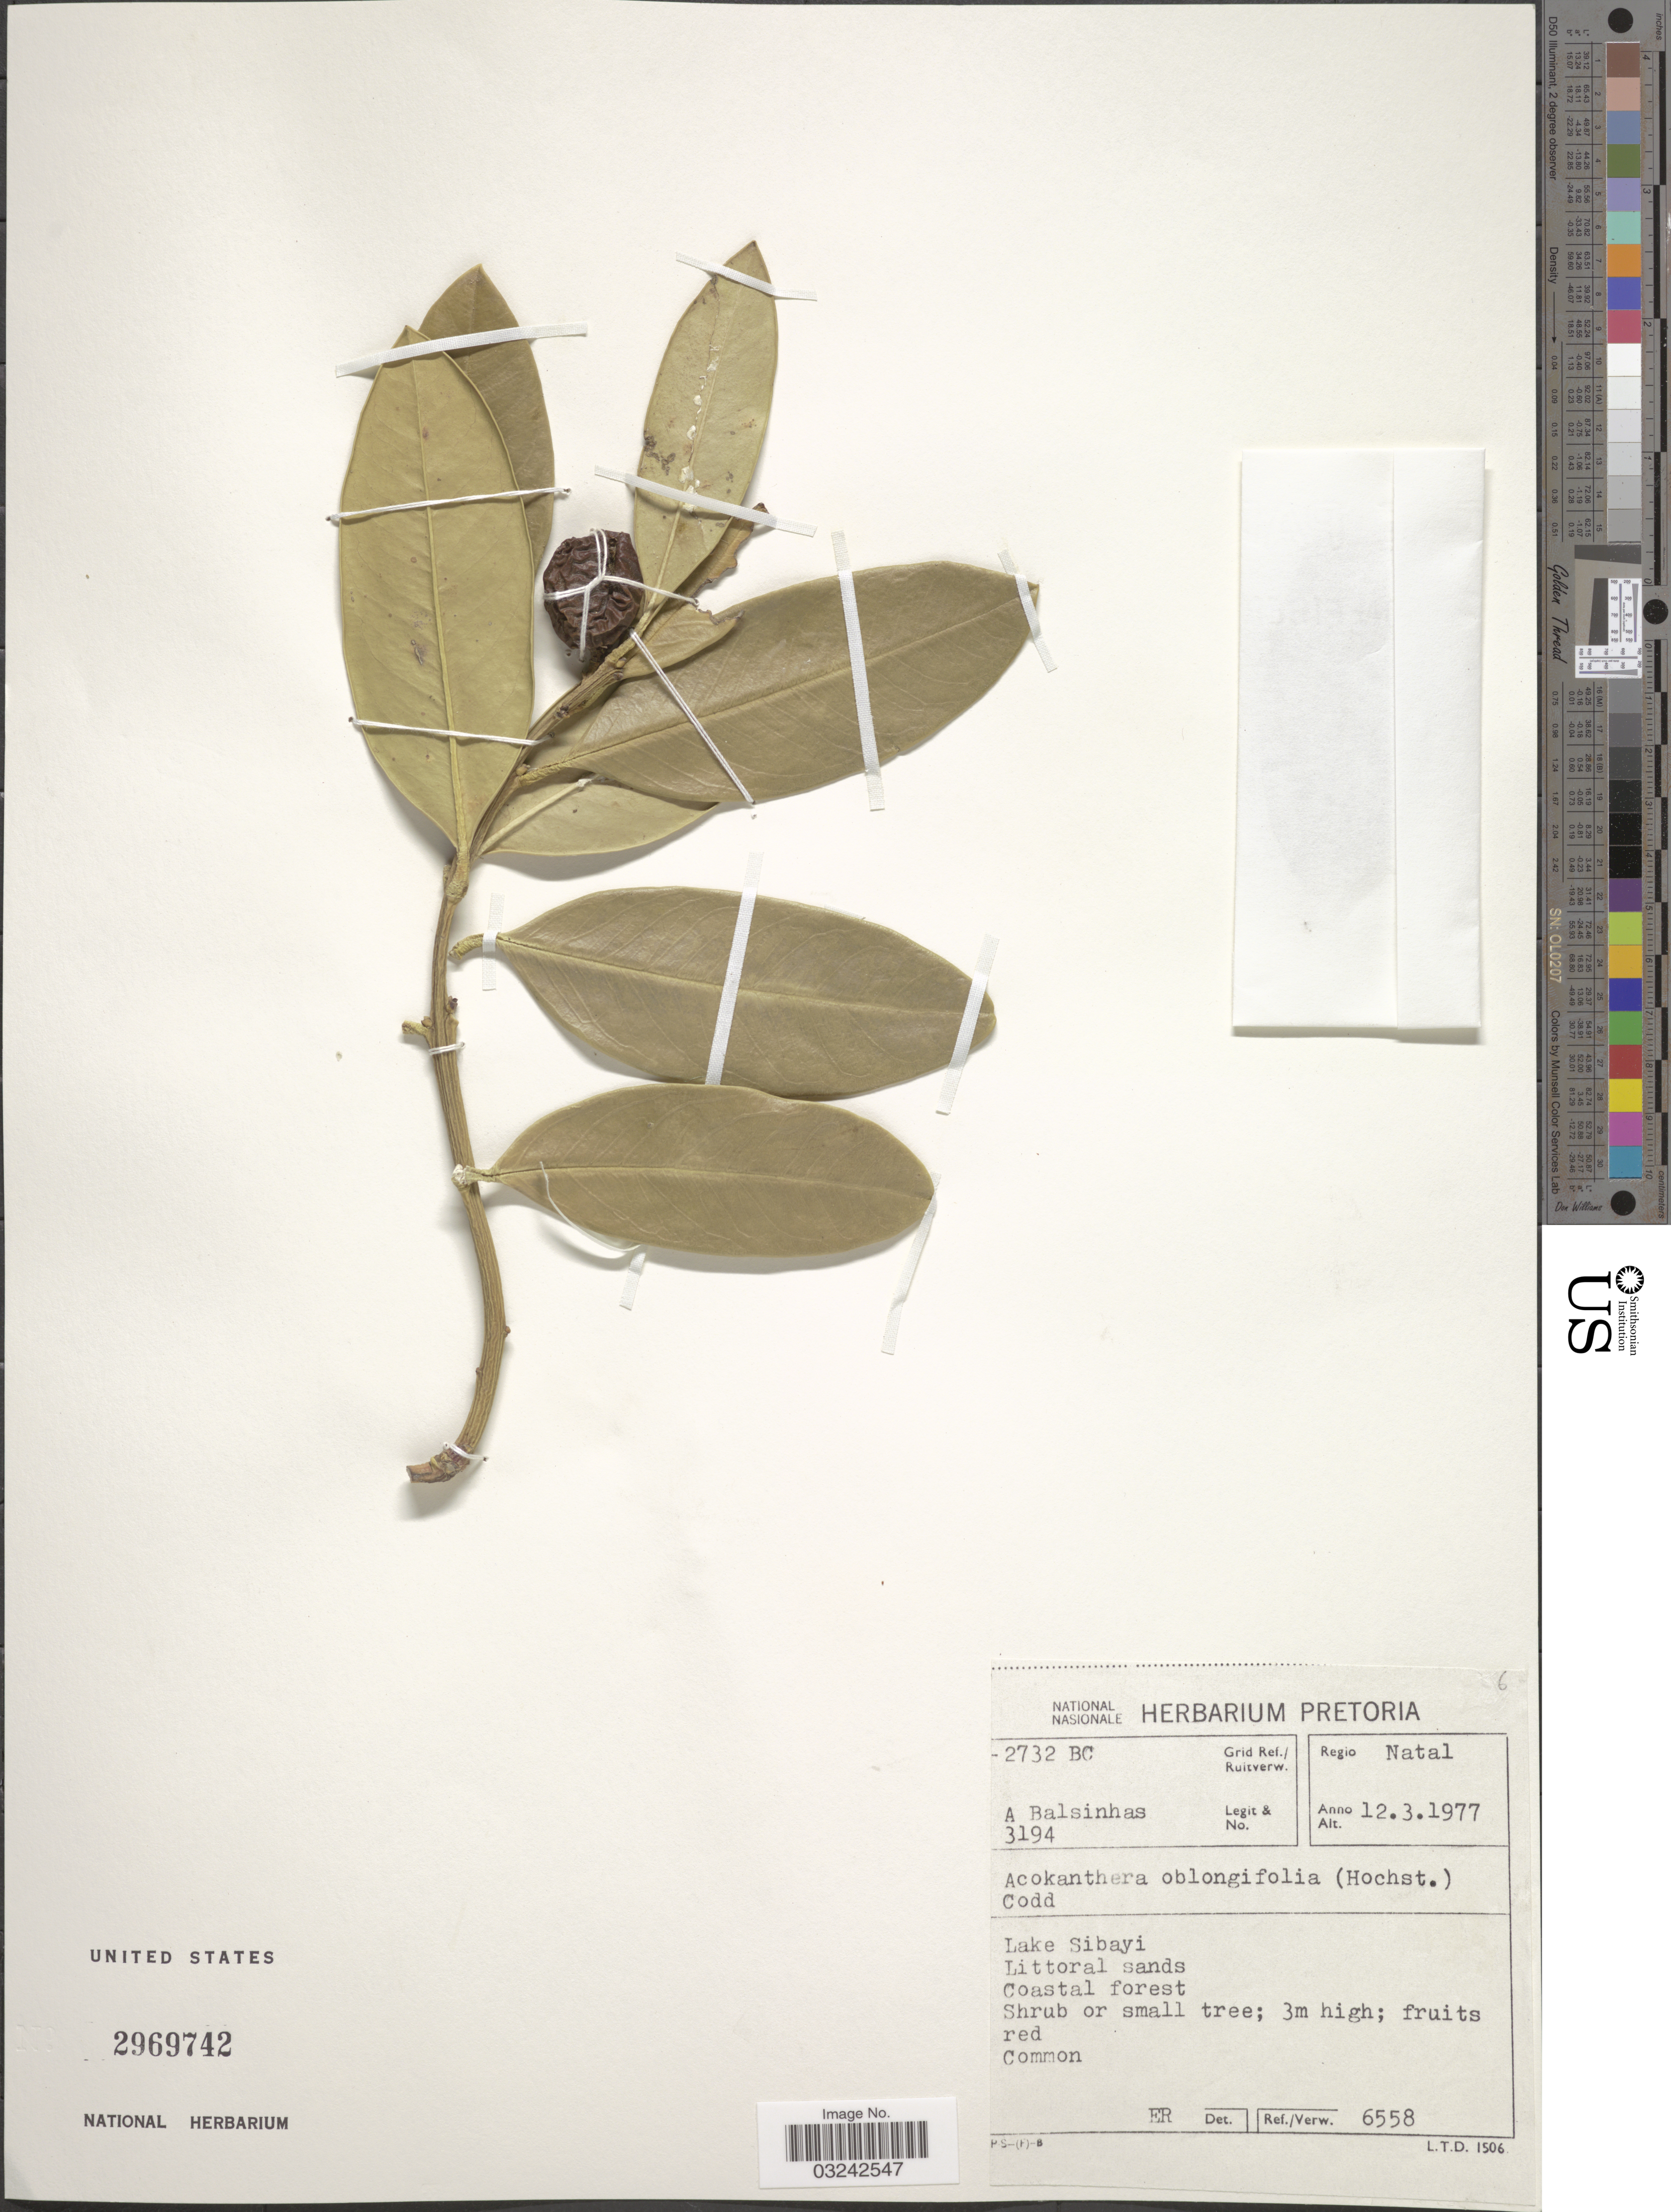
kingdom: Plantae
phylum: Tracheophyta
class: Magnoliopsida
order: Gentianales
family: Apocynaceae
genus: Acokanthera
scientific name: Acokanthera oblongifolia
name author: (Hochst.) Codd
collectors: A. A. Balsinhas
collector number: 3194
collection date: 1977-03-12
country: South Africa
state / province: KwaZulu-Natal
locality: Regio Natala. Grid Ref. 2732 BC. Lake Sibayi.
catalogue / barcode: US 2969742